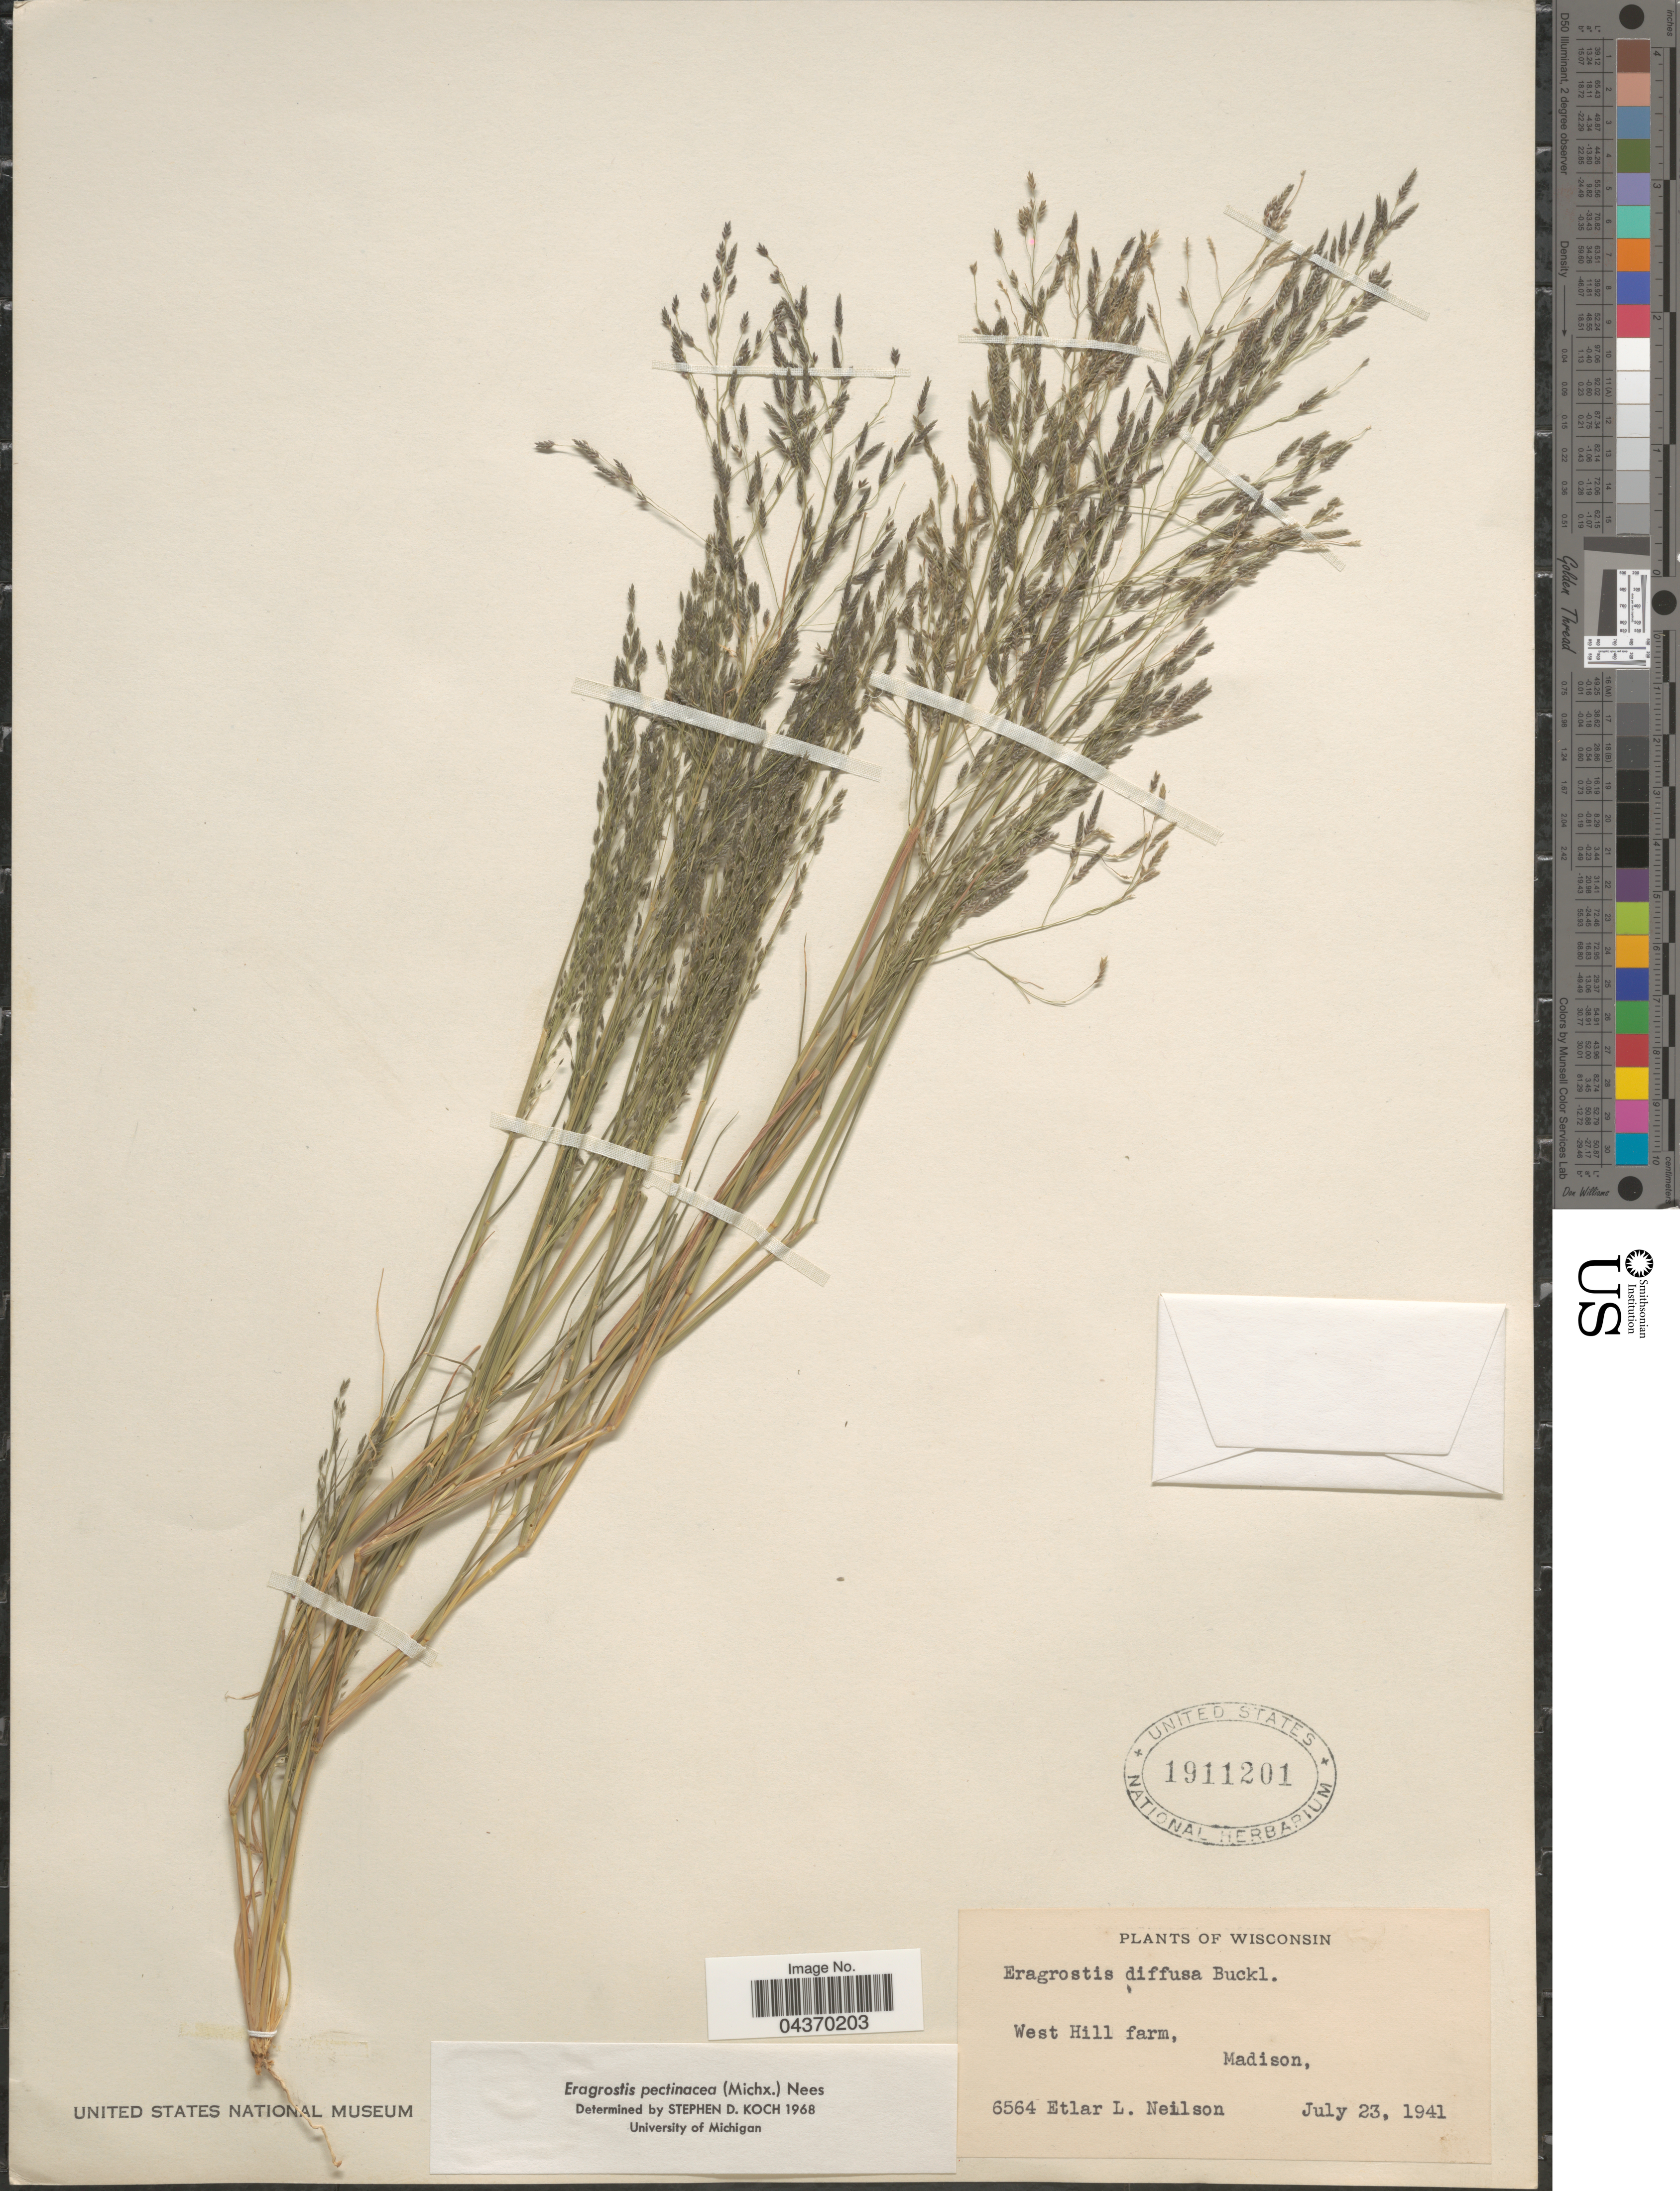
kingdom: Plantae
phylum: Tracheophyta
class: Liliopsida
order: Poales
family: Poaceae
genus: Eragrostis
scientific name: Eragrostis pectinacea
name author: (Michx.) Nees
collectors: E. Neilson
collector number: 6564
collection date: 1941-07-23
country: United States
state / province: Wisconsin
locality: West Hill farm, Madison.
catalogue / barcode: US 1911201